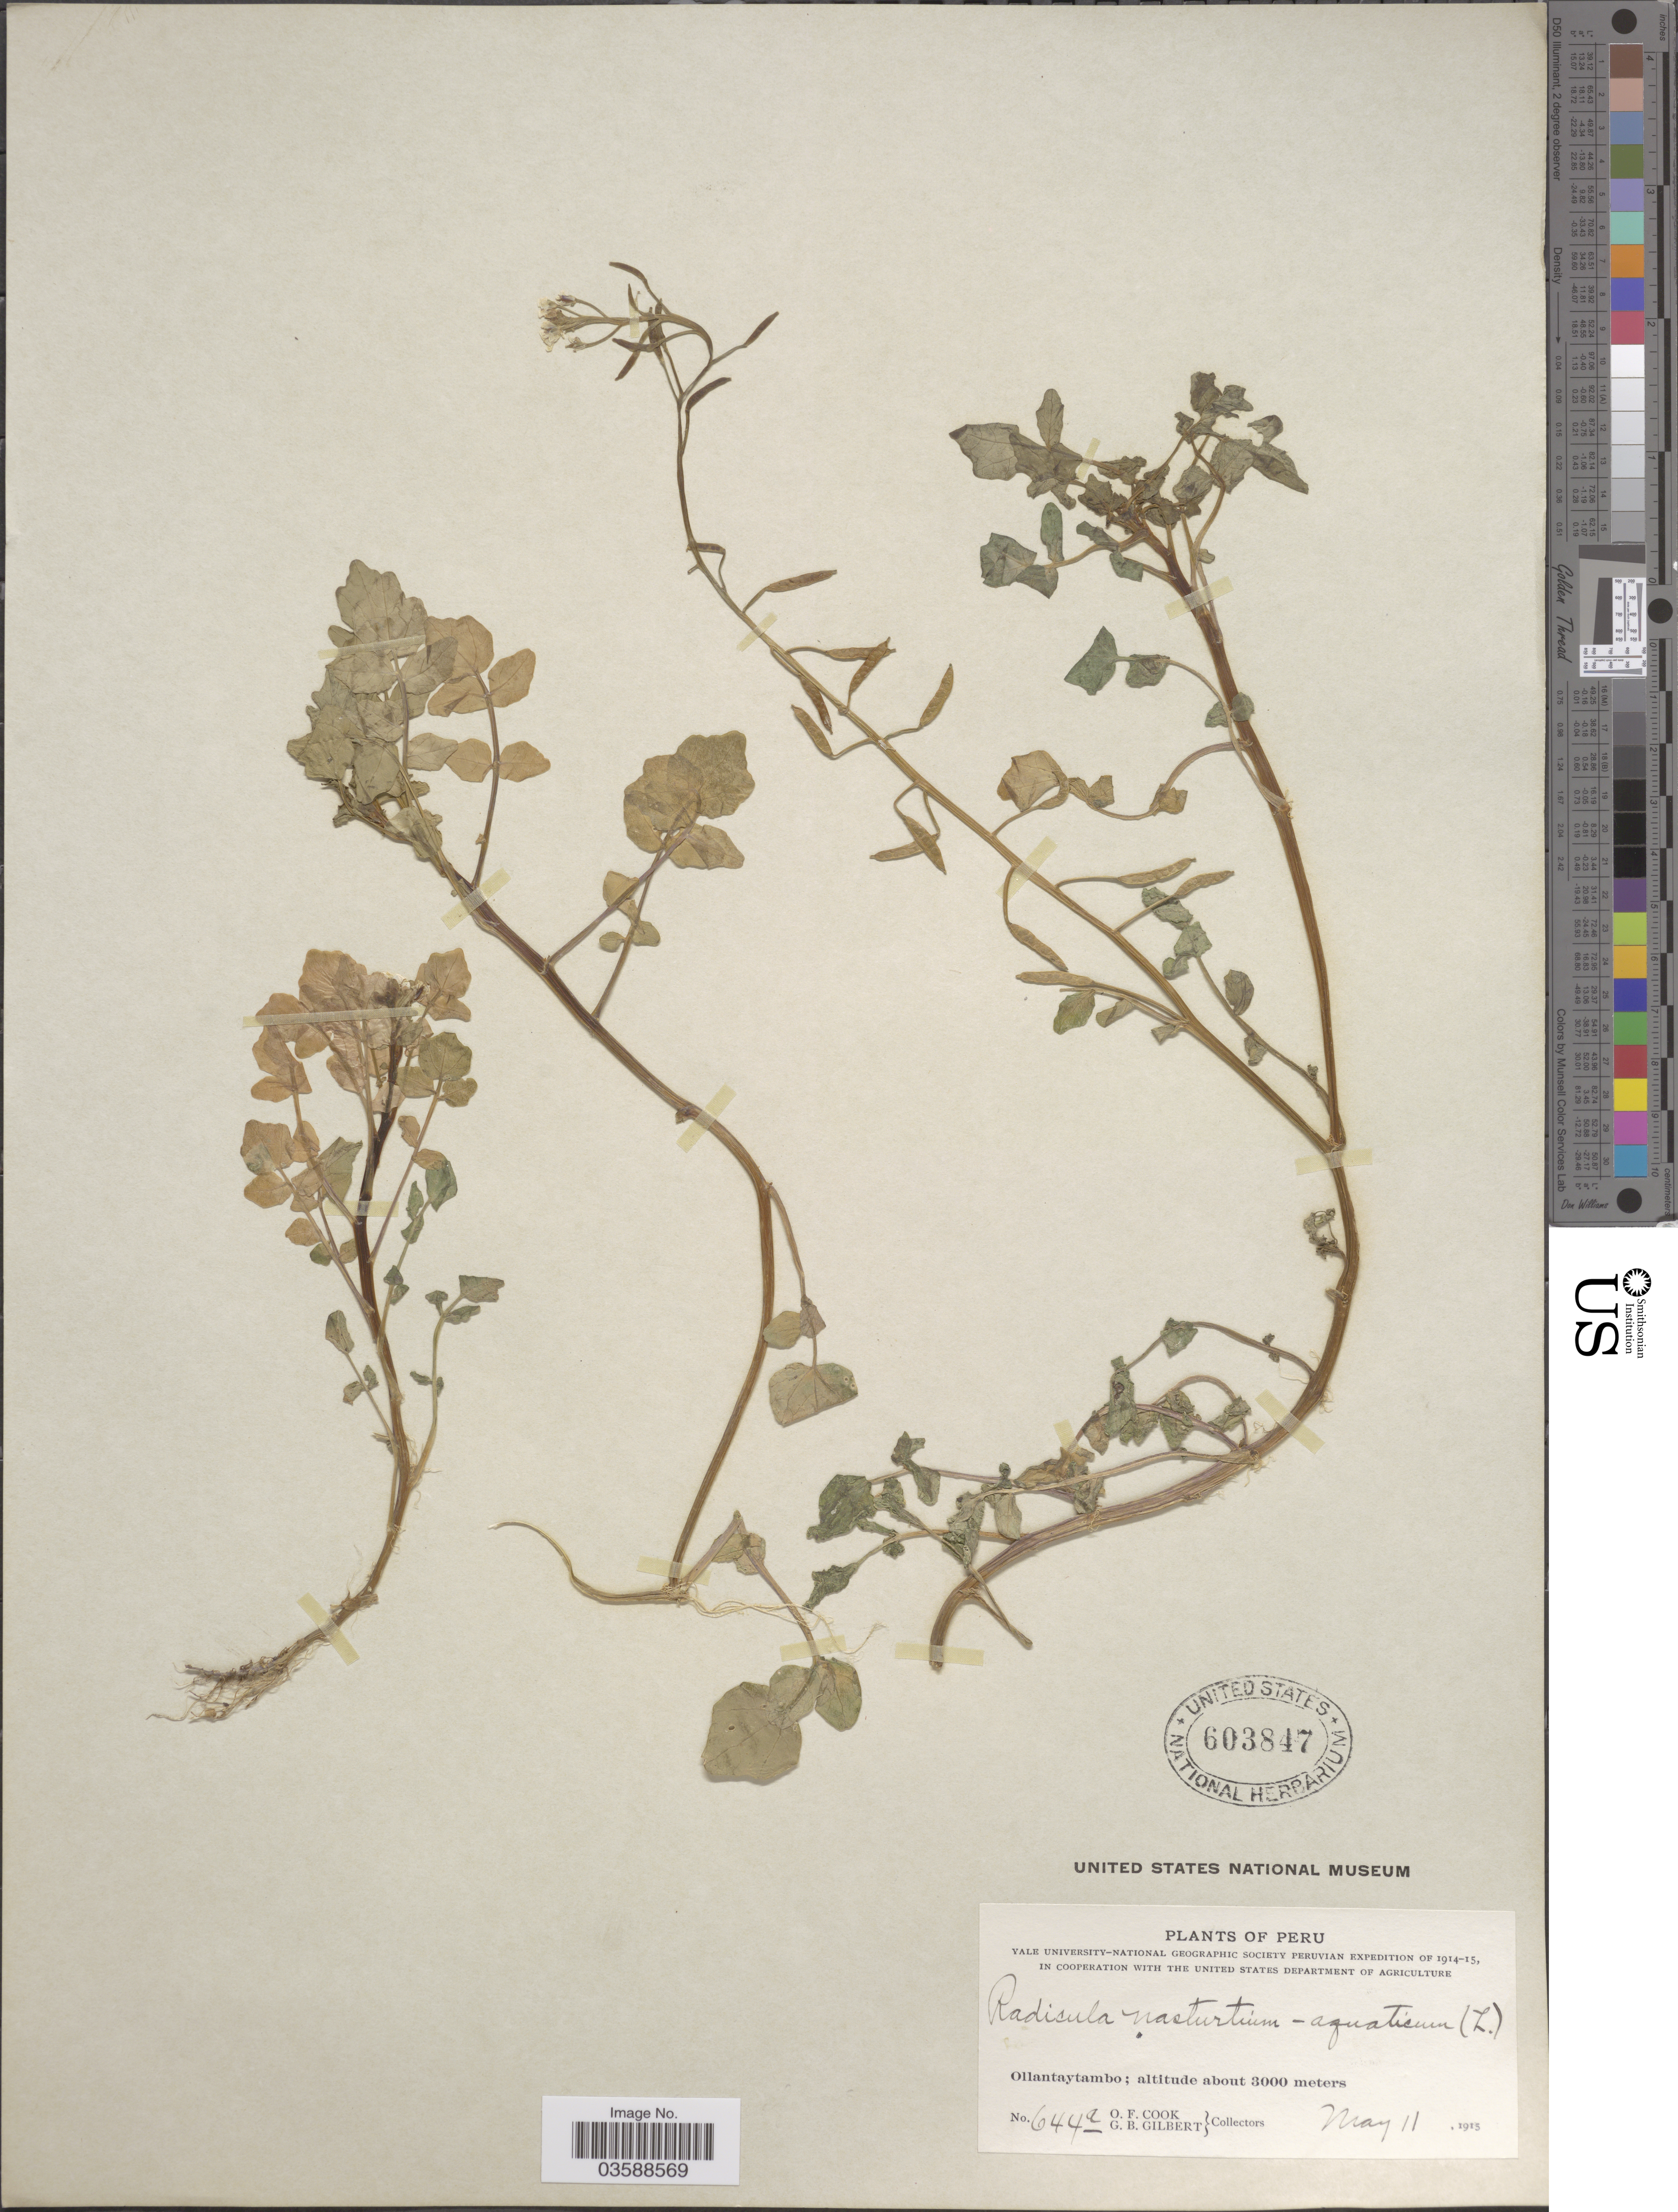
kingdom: Plantae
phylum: Tracheophyta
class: Magnoliopsida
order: Brassicales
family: Brassicaceae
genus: Nasturtium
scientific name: Nasturtium officinale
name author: R. Br.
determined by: Strong, M. T., (US), Smithsonian Institution - National Museum of Natural History (UNITED STATES)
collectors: O. F. Cook & G. B. Gilbert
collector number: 644a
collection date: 1915-05-11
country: Peru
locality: Ollantaytambo.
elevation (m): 3000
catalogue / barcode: US 603847